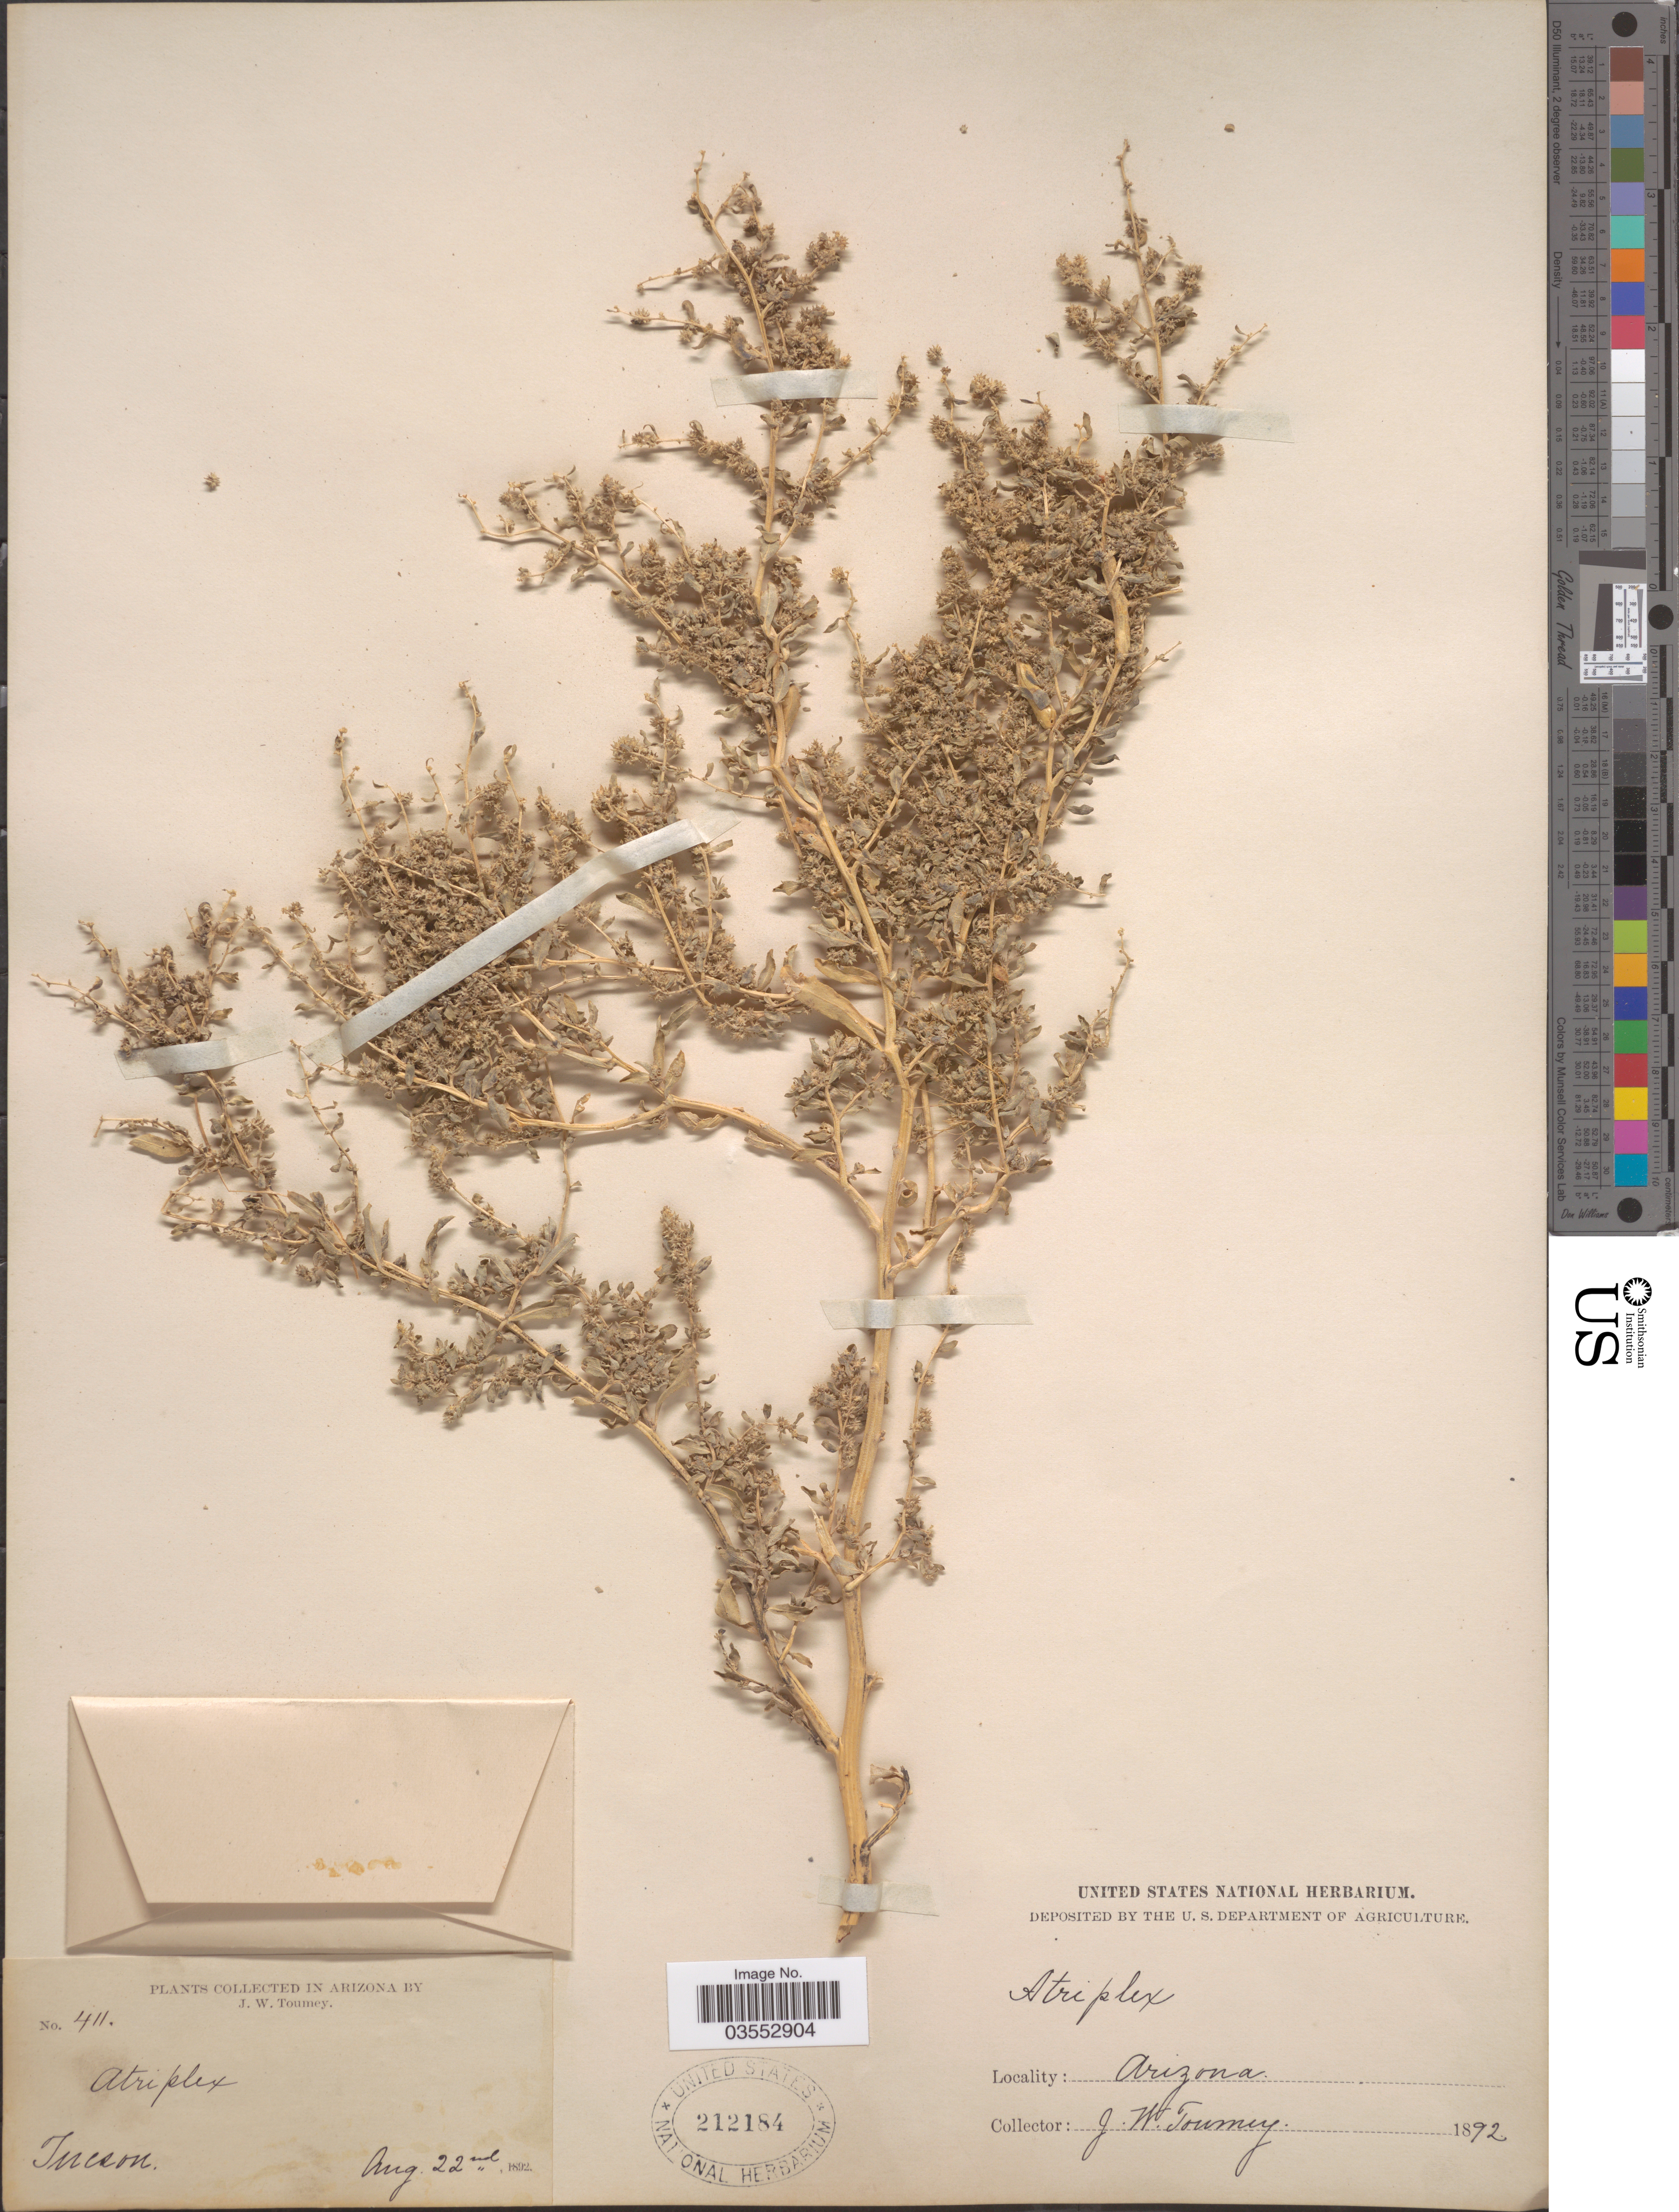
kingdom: Plantae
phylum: Tracheophyta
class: Magnoliopsida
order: Caryophyllales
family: Amaranthaceae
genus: Atriplex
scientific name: Atriplex thornberi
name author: (M.E. Jones) Standl.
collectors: J. W. Toumey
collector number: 411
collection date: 1892-08-22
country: United States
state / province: Arizona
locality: Tucson.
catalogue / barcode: US 212184